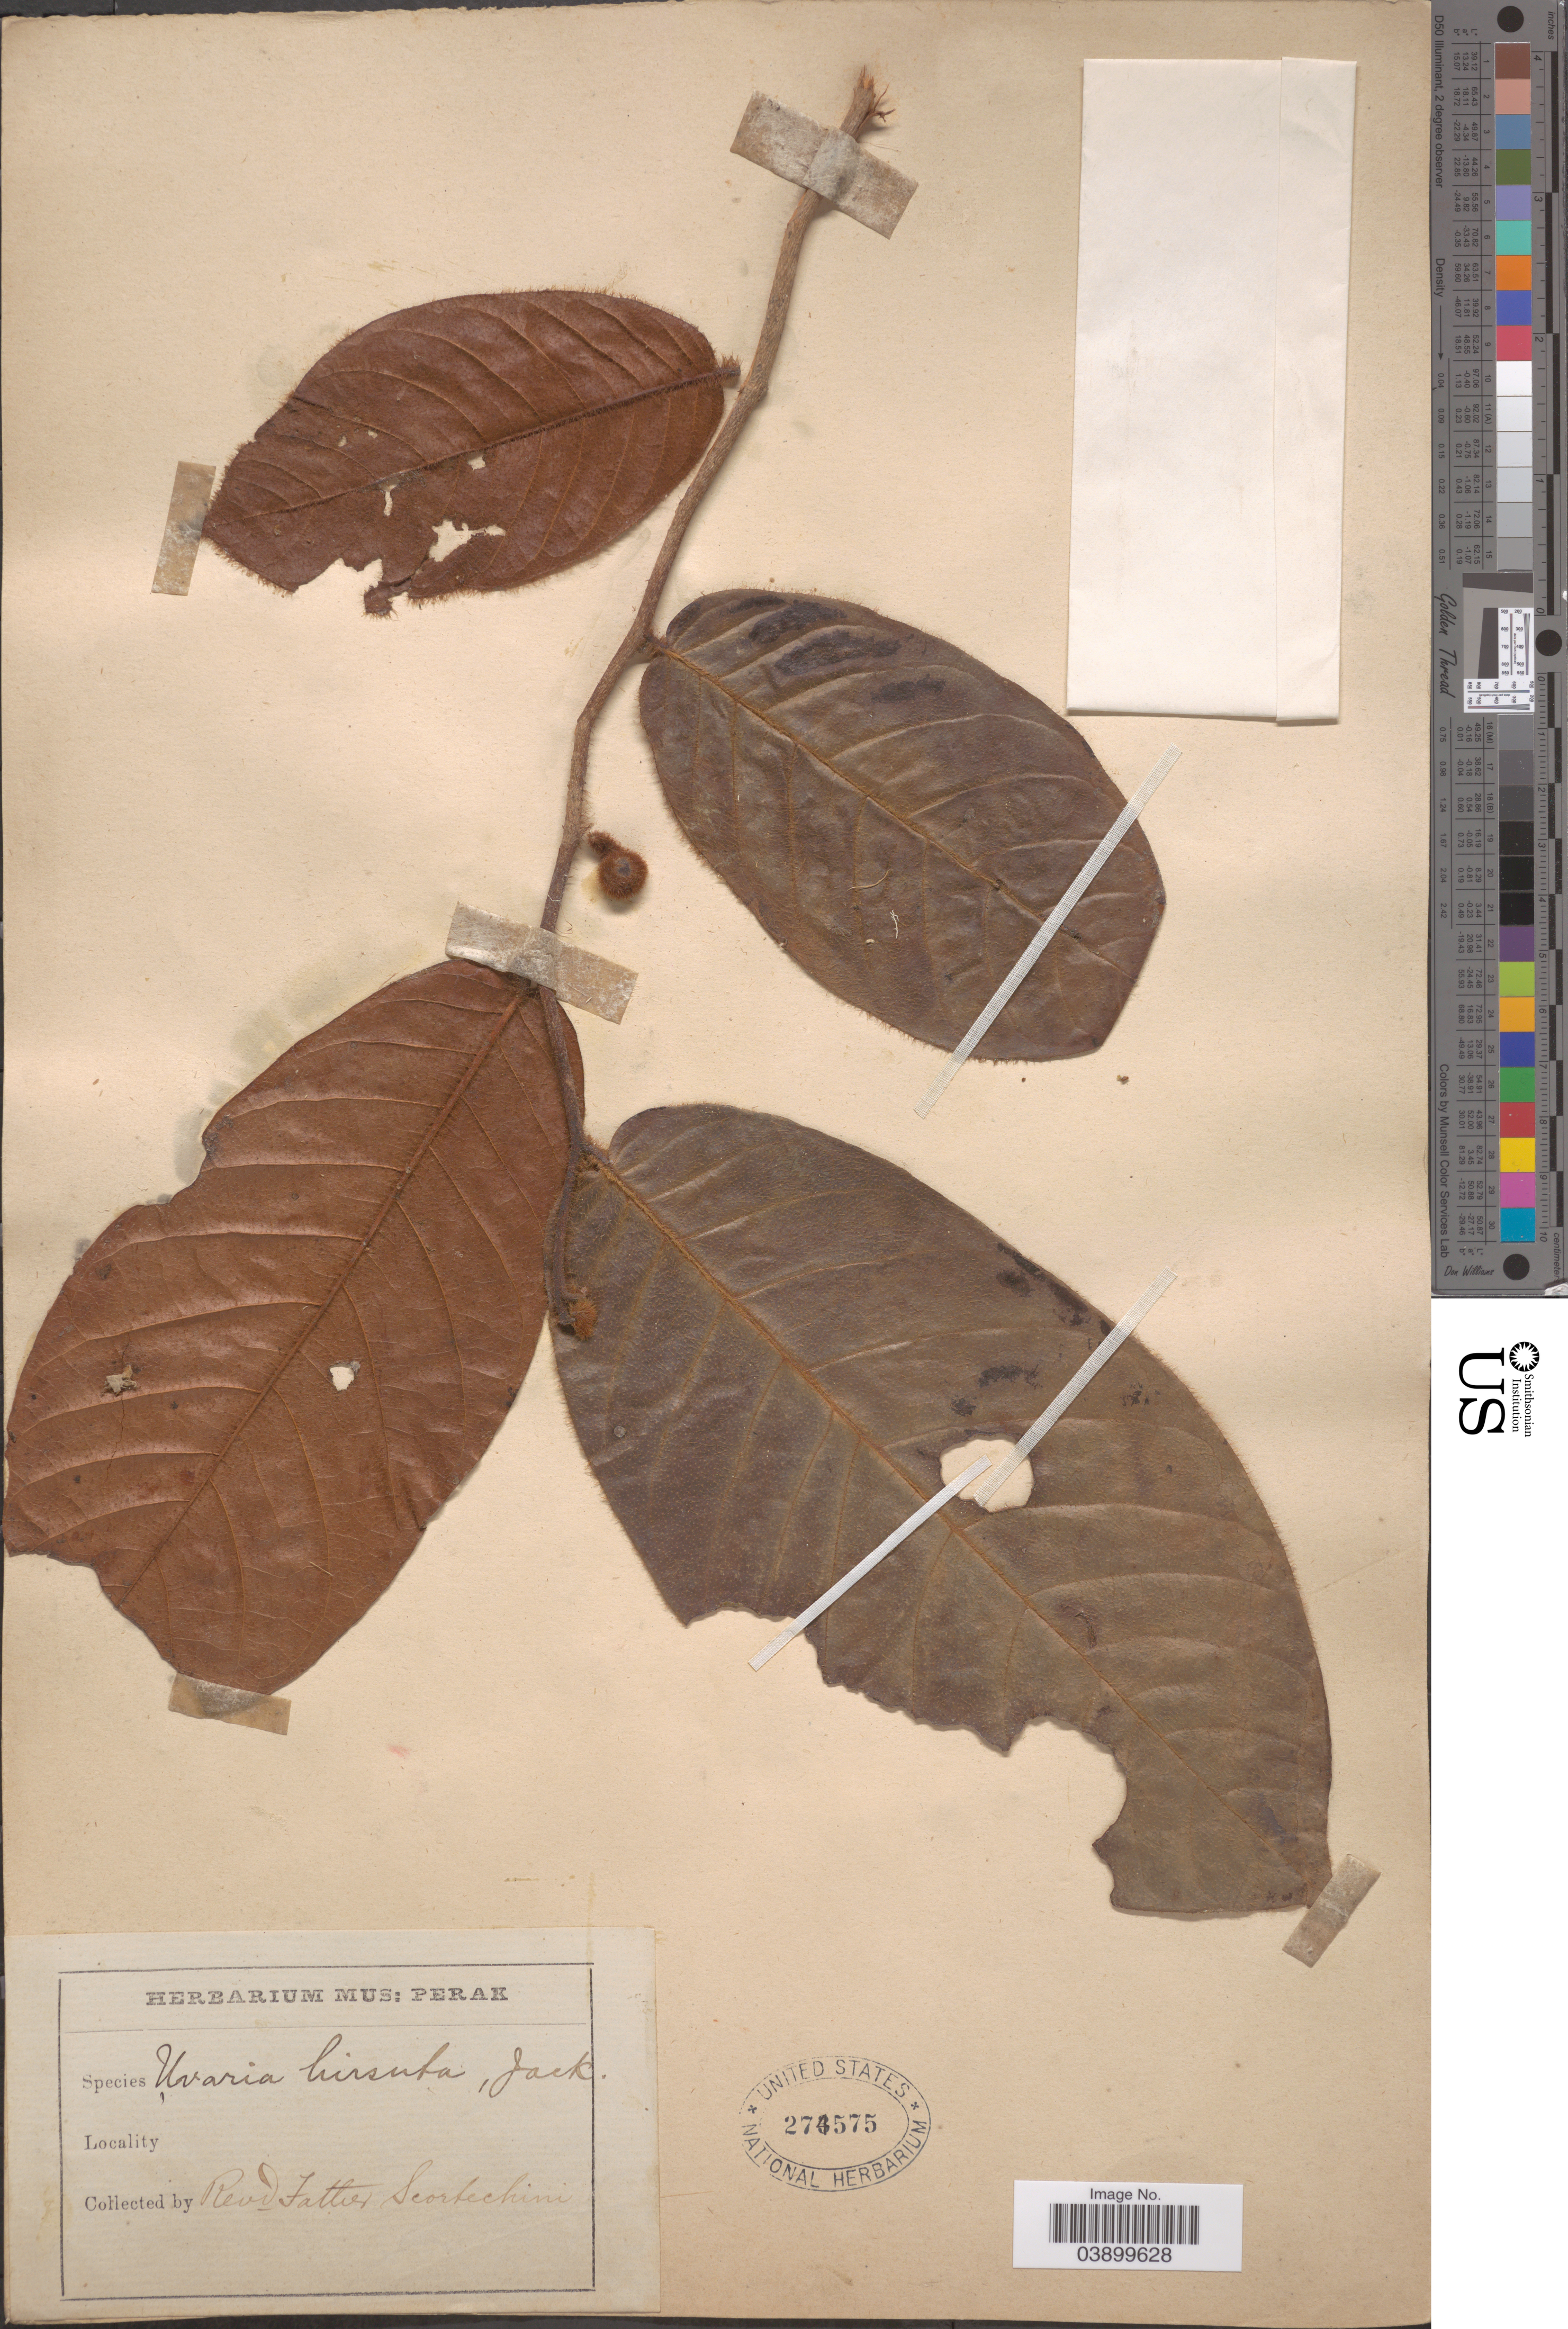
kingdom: Plantae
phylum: Tracheophyta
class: Magnoliopsida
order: Magnoliales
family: Annonaceae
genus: Uvaria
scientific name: Uvaria hirsuta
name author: Jack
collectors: Fr. Scortechini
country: Malaysia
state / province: Perak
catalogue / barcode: US 274575